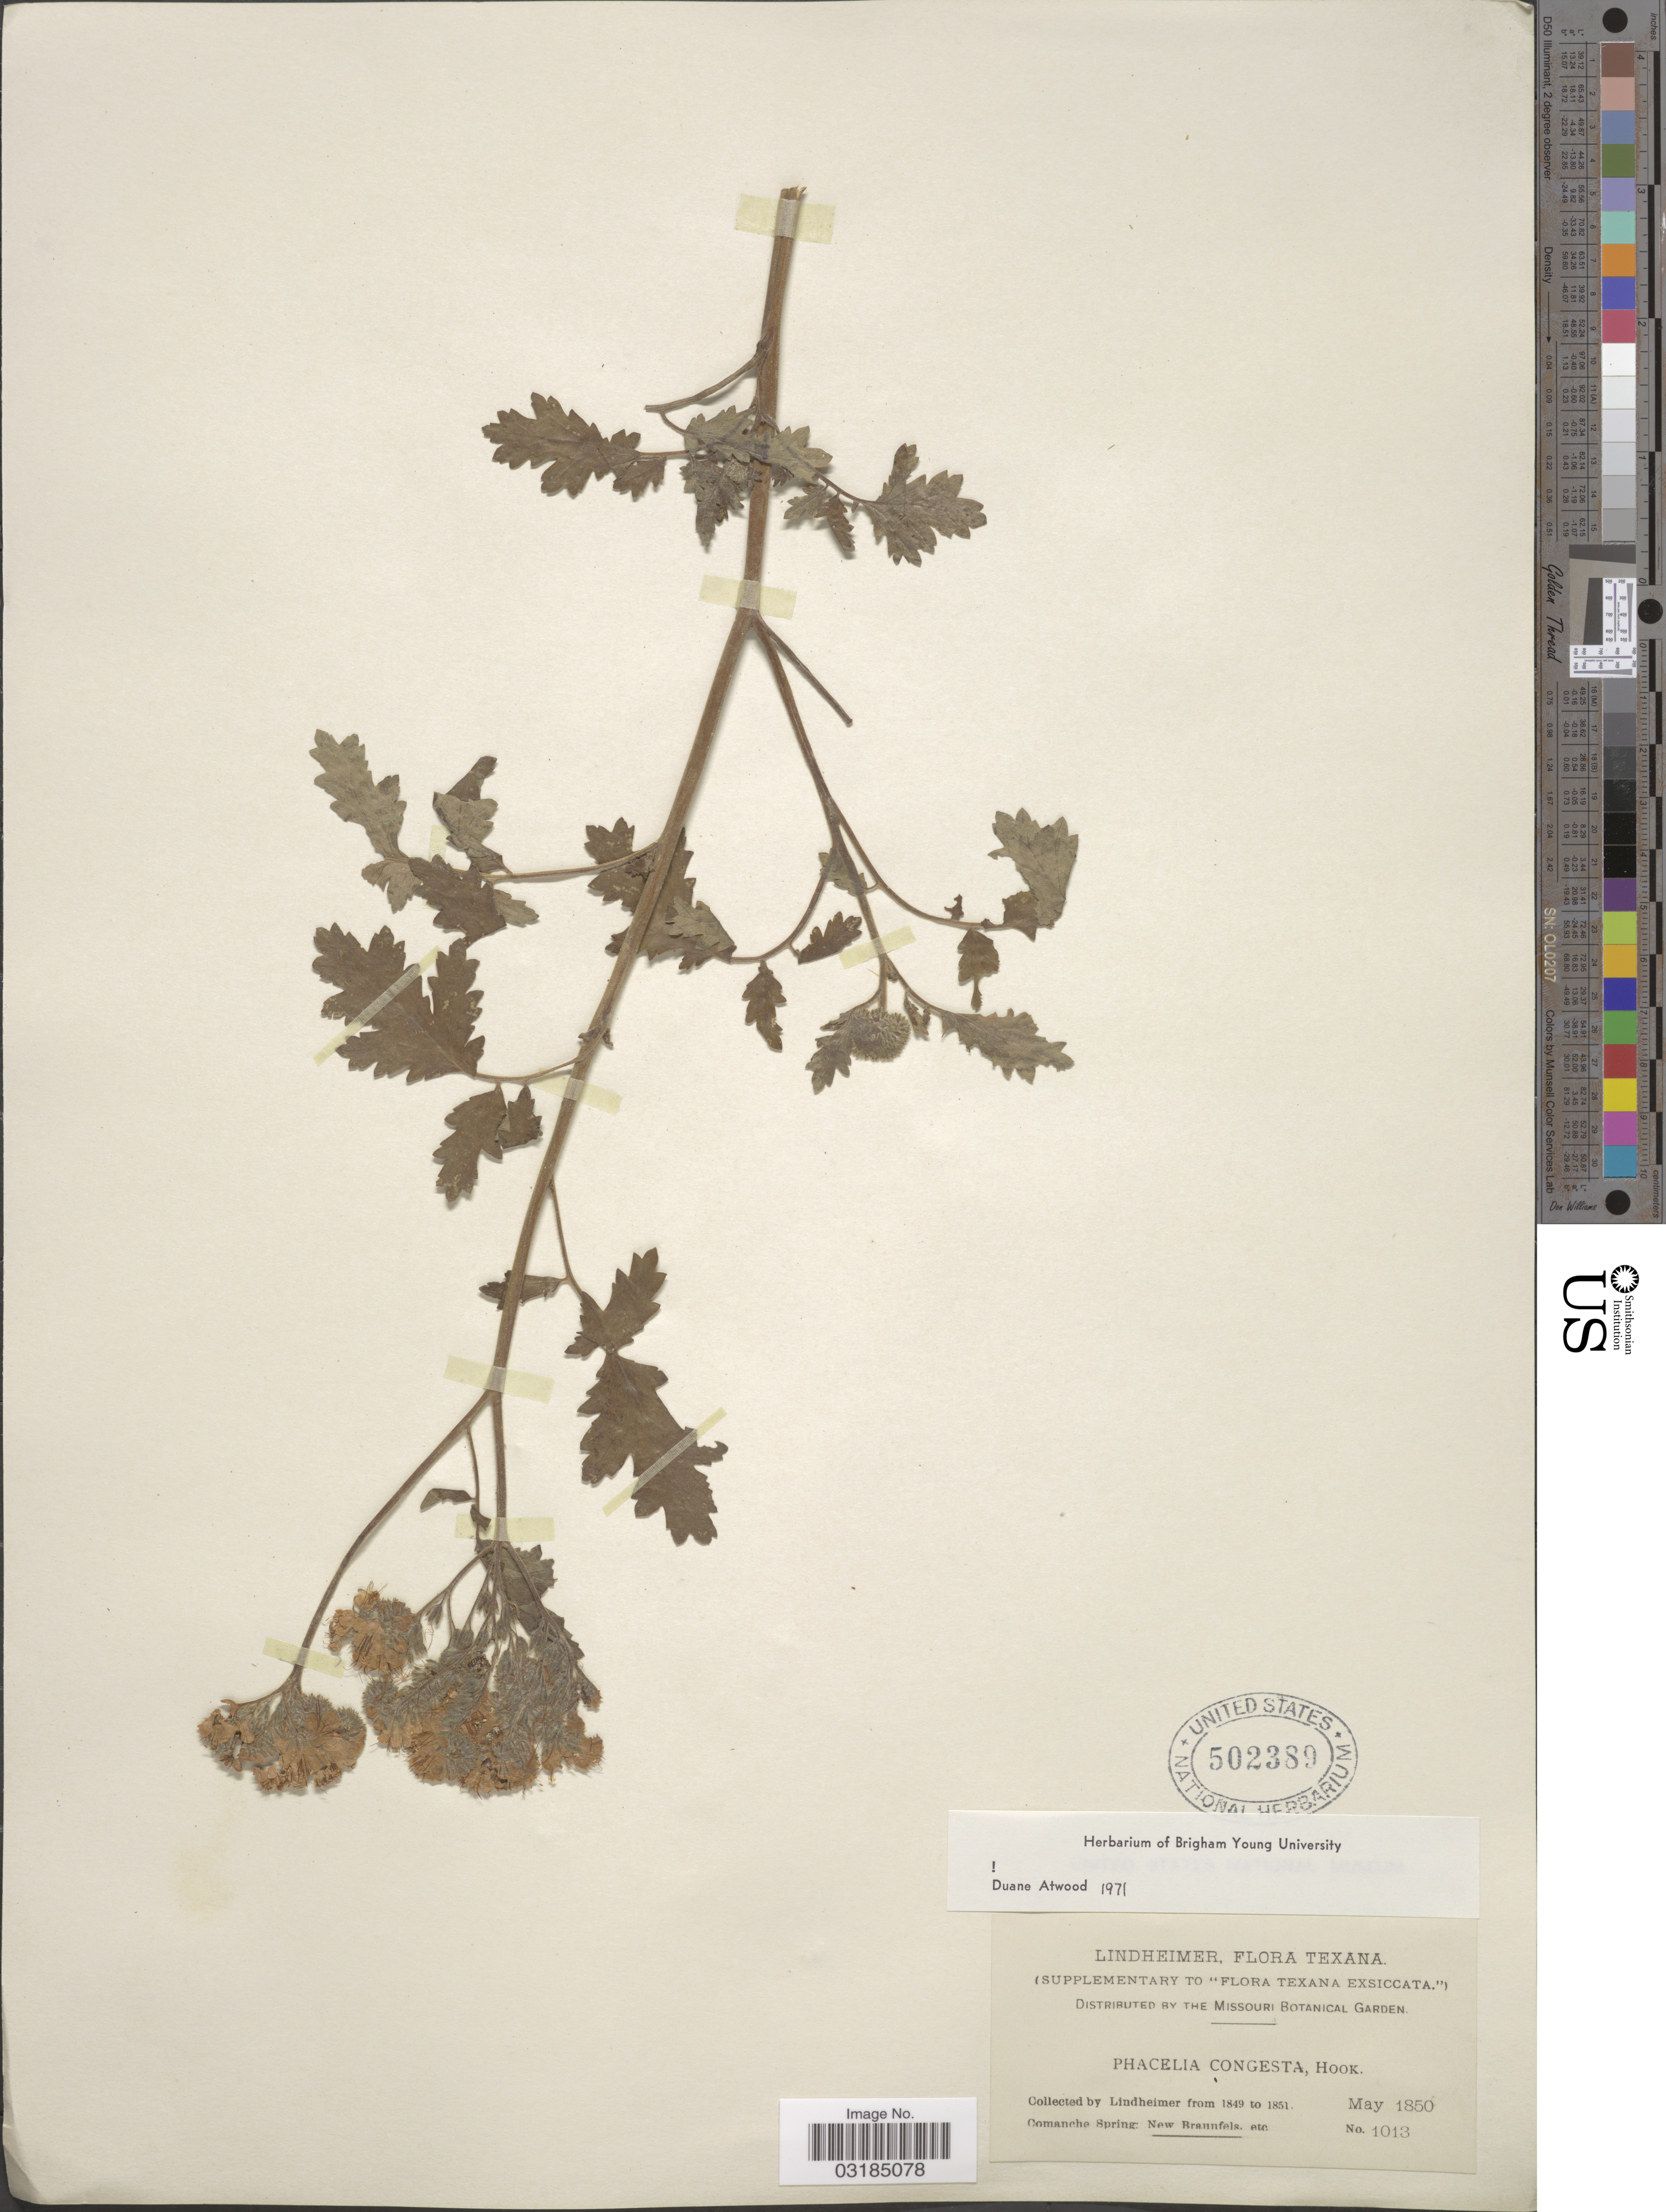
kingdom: Plantae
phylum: Tracheophyta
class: Magnoliopsida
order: Boraginales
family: Hydrophyllaceae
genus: Phacelia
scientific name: Phacelia congesta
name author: Hook.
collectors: -. Lindheimer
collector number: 1013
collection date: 1850-05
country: United States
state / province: Texas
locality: Comanche Spring: New Braunfels. etc.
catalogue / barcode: US 502389